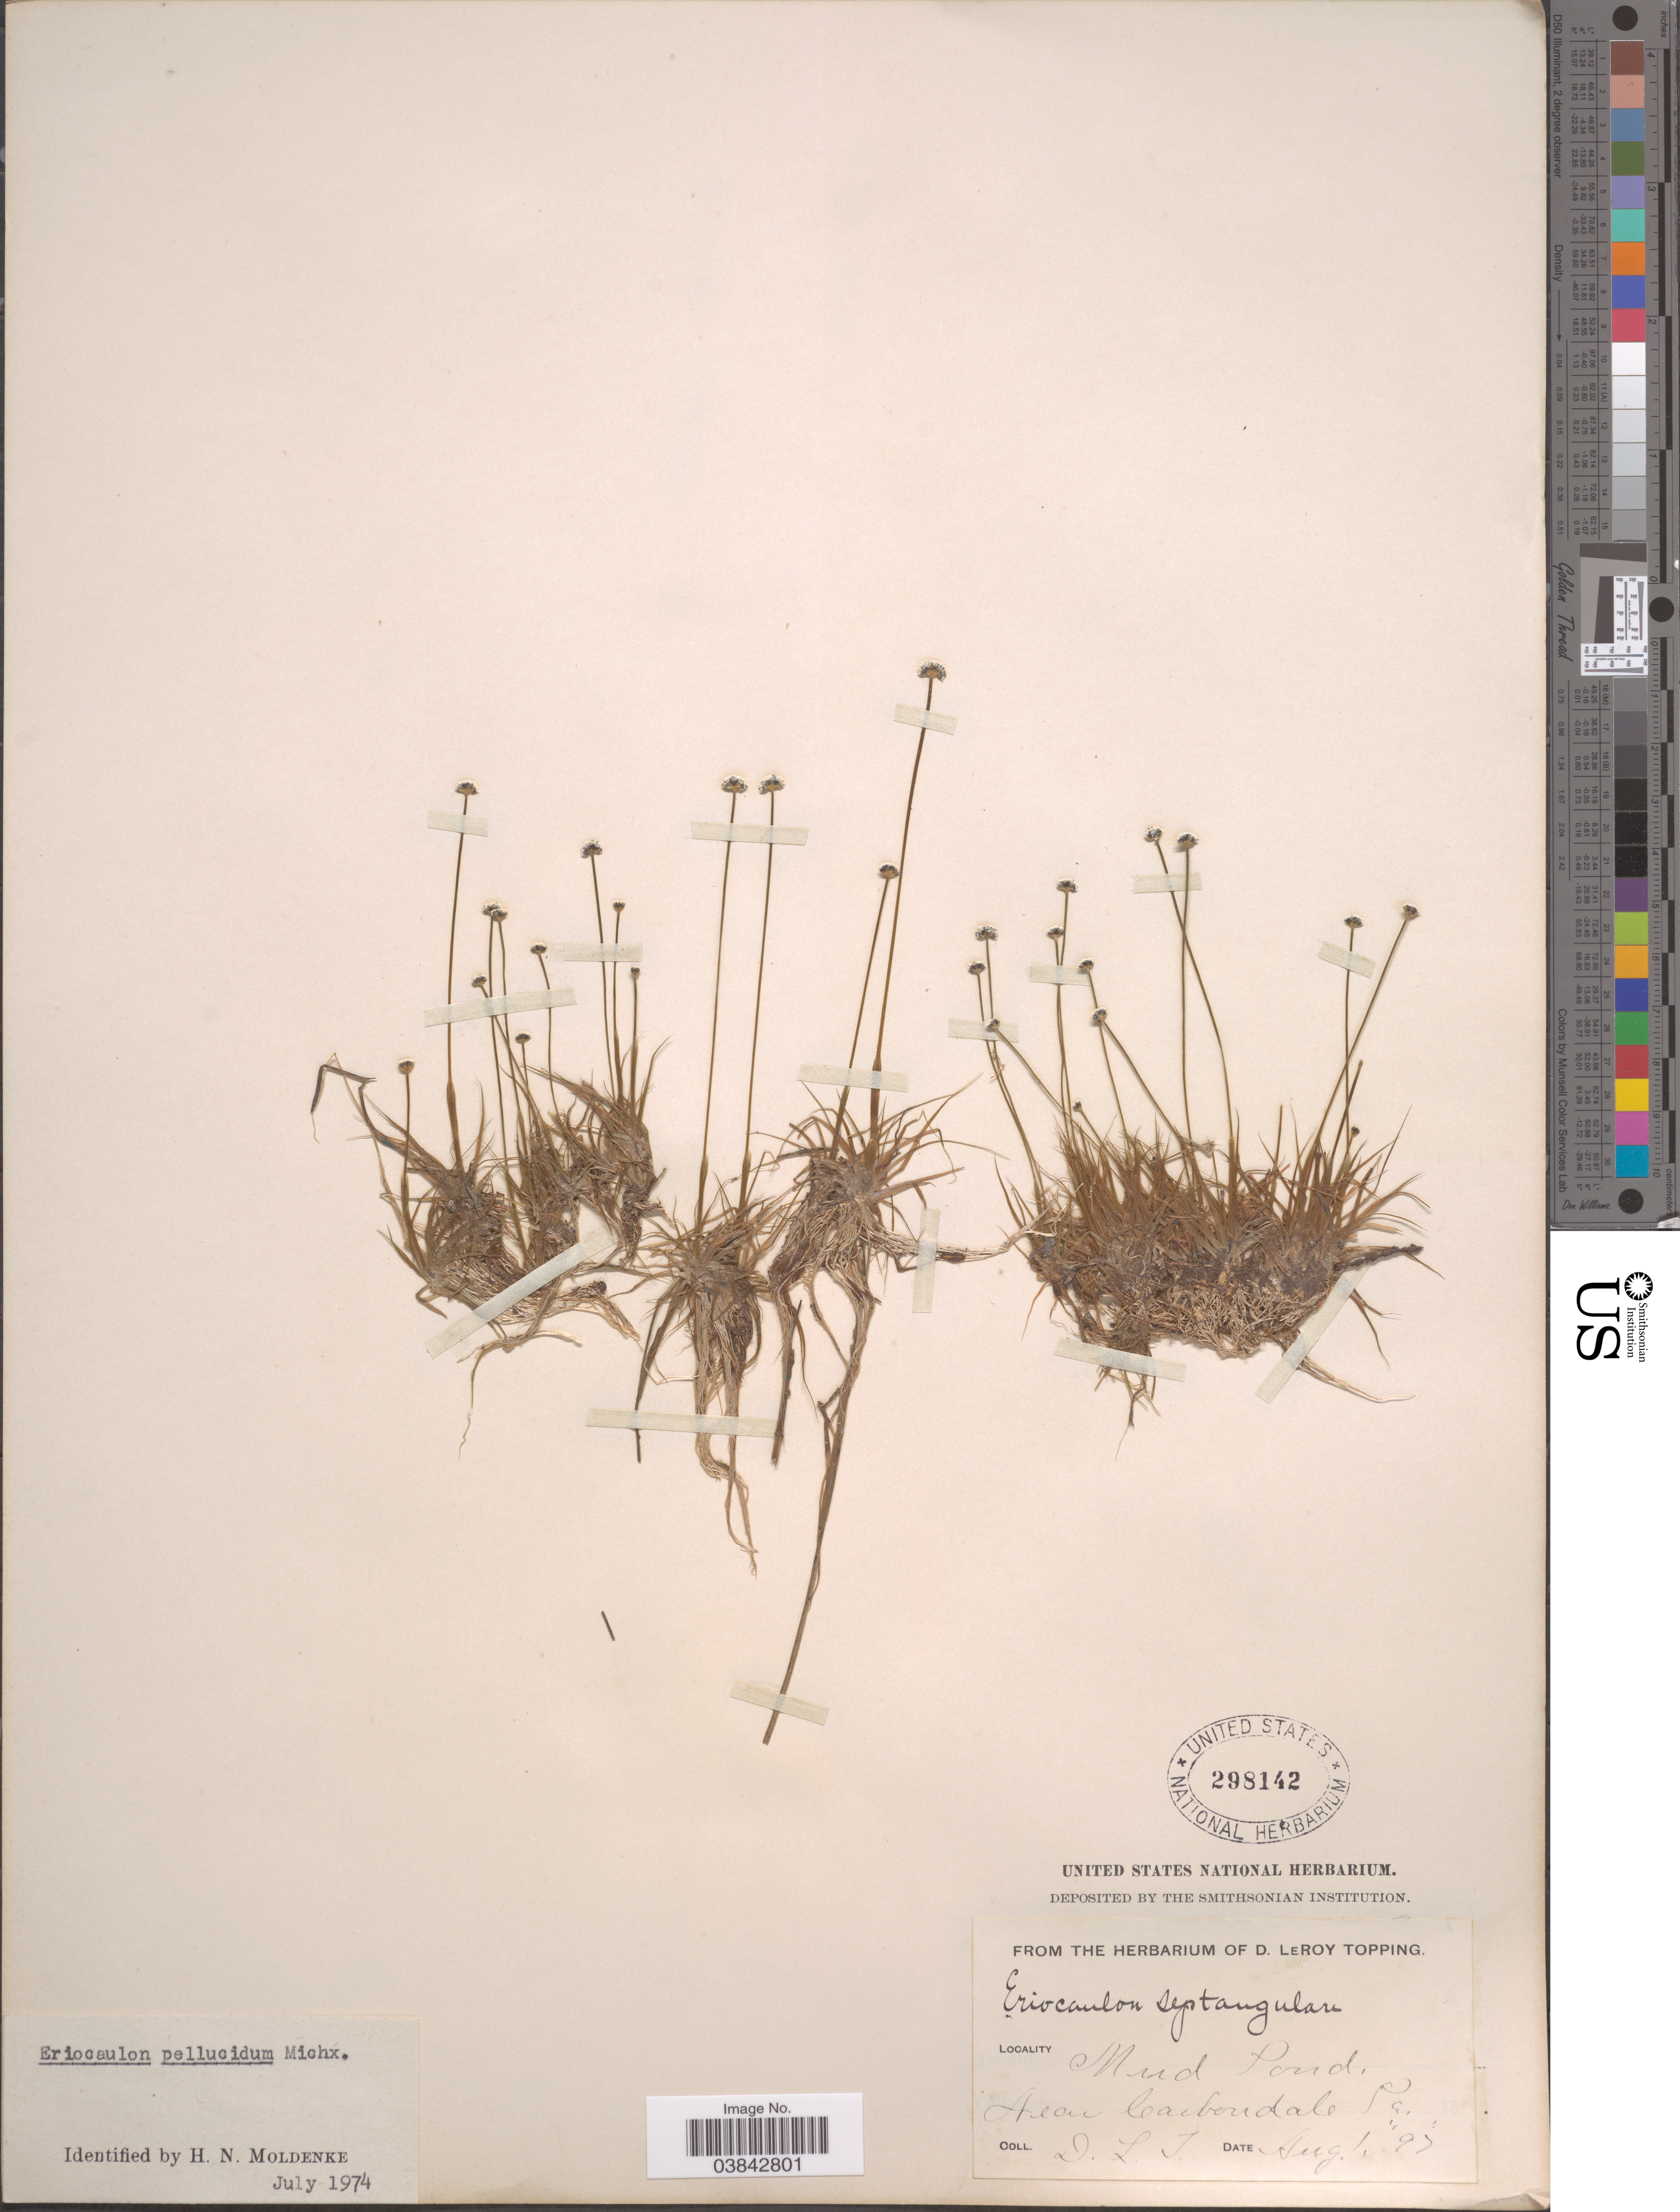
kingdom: Plantae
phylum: Tracheophyta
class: Liliopsida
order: Poales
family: Eriocaulaceae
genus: Eriocaulon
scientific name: Eriocaulon aquaticum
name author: (Hill) Druce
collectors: D. L. Topping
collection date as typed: Transcribed d/m/y: 1/8/97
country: United States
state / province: Pennsylvania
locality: Mud Pond. Near Carbondale.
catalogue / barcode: US 298142